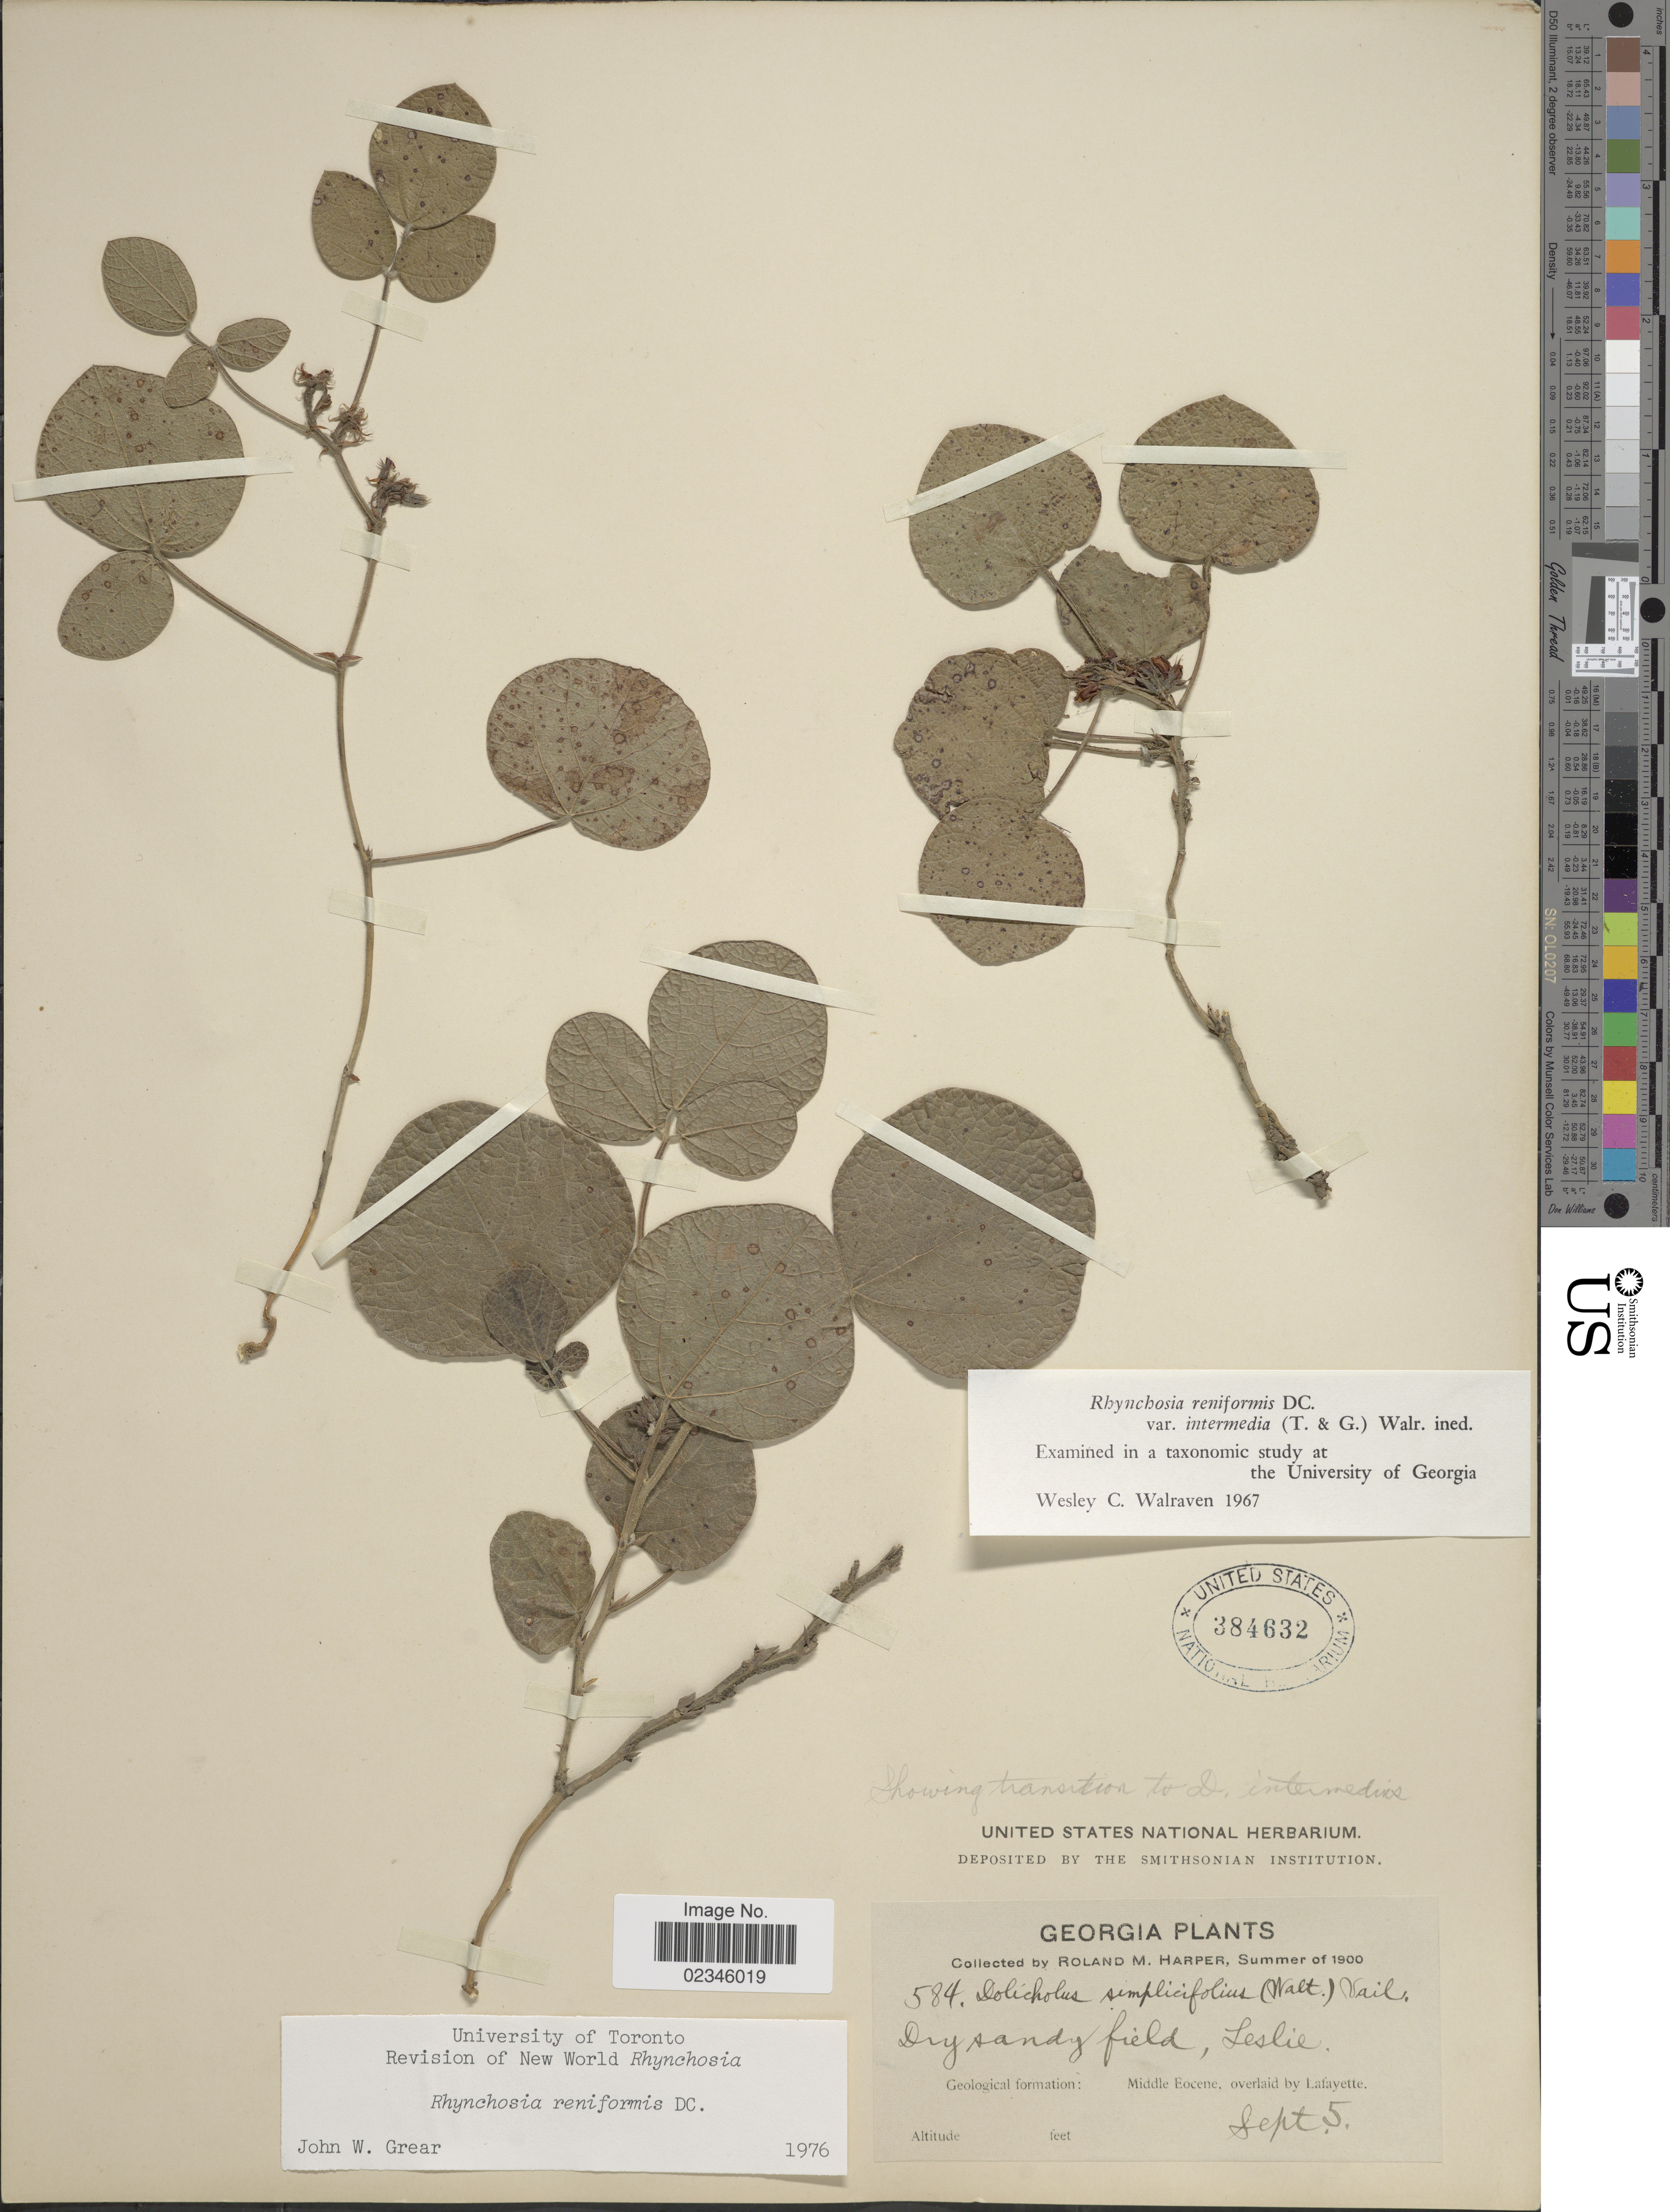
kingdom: Plantae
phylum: Tracheophyta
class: Magnoliopsida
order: Fabales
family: Fabaceae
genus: Rhynchosia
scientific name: Rhynchosia reniformis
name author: DC.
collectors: R. M. Harper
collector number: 584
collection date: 1900-09-05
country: United States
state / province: Georgia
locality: Dry sandy fields, Leslie, Middle Eocene, overlaid by Lafayette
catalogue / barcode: US 384632